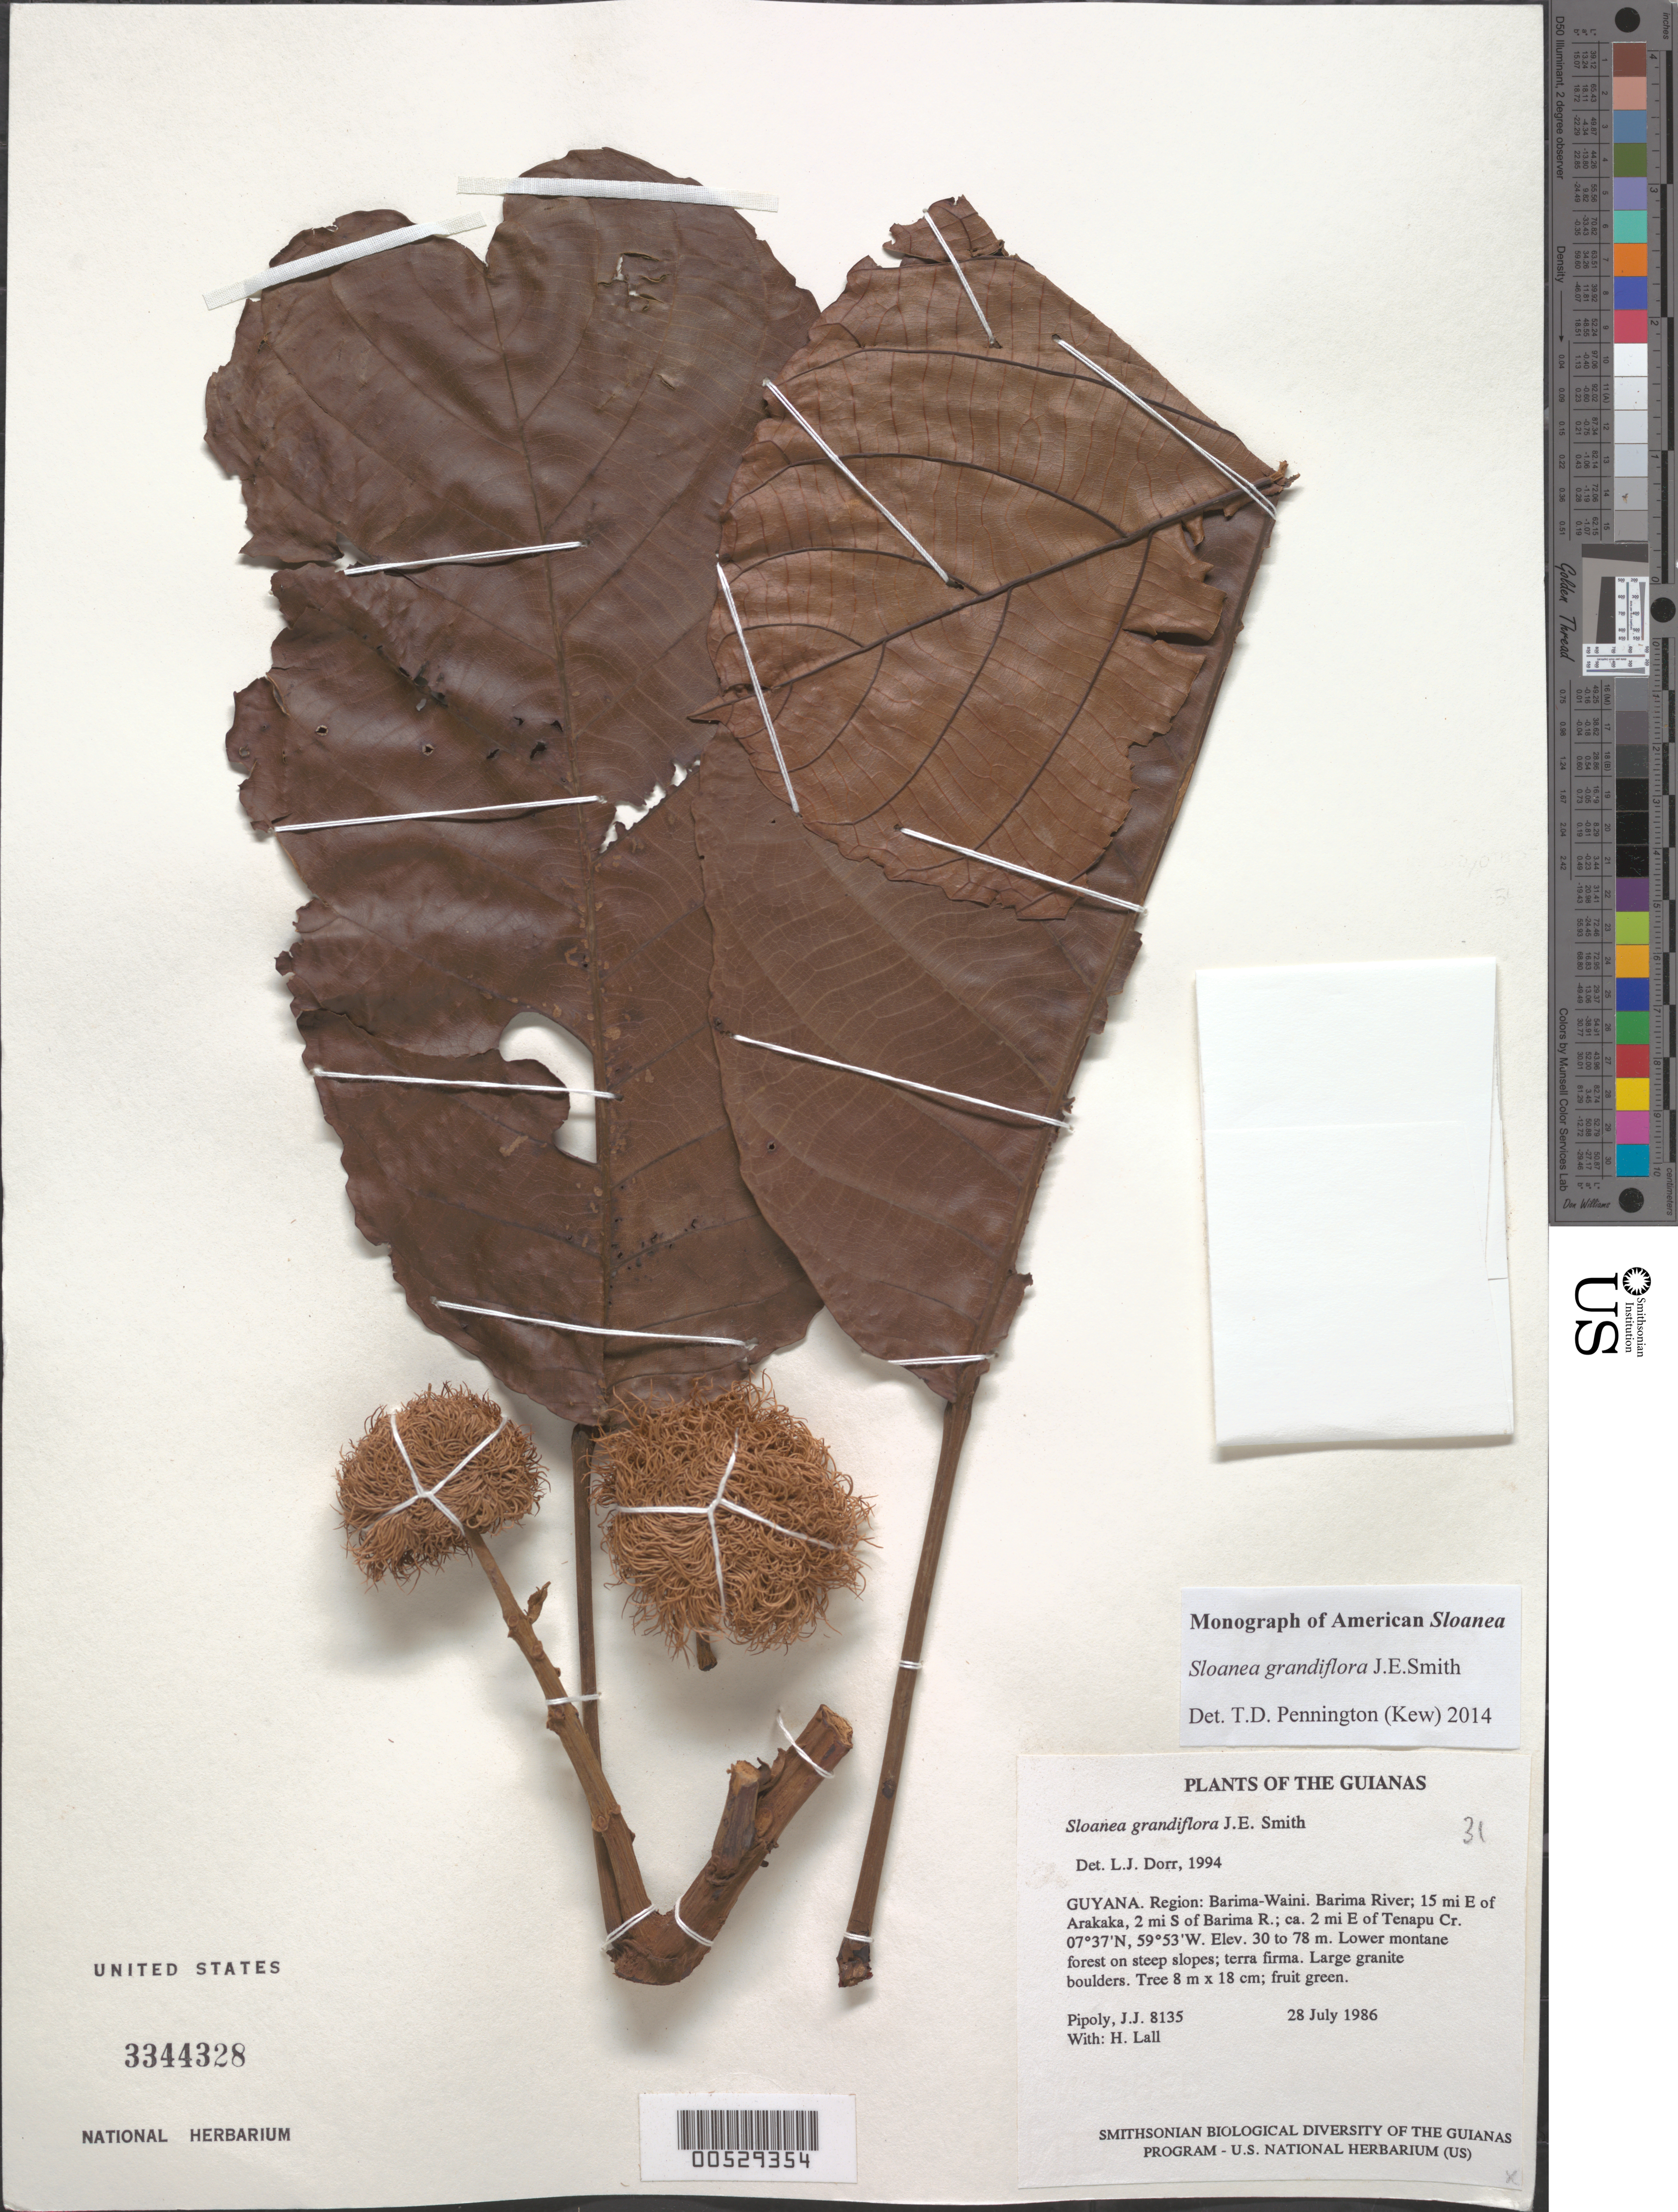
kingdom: Plantae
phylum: Tracheophyta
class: Magnoliopsida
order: Oxalidales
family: Elaeocarpaceae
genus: Sloanea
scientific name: Sloanea grandiflora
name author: Sm.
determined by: Pennington, T. D., (K)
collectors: J. J. Pipoly & H. Lall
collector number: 8135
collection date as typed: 28 July 1986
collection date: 1986-07-28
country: Guyana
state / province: Barima-Waini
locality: Barima River; 15 mi E of Arakaka, 2 mi S of Barima R.; ca. 2 mi E of Tenapu Cr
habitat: Lower montane forest on steep slopes; terra firma. Large granite boulders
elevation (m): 30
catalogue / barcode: US 3344328